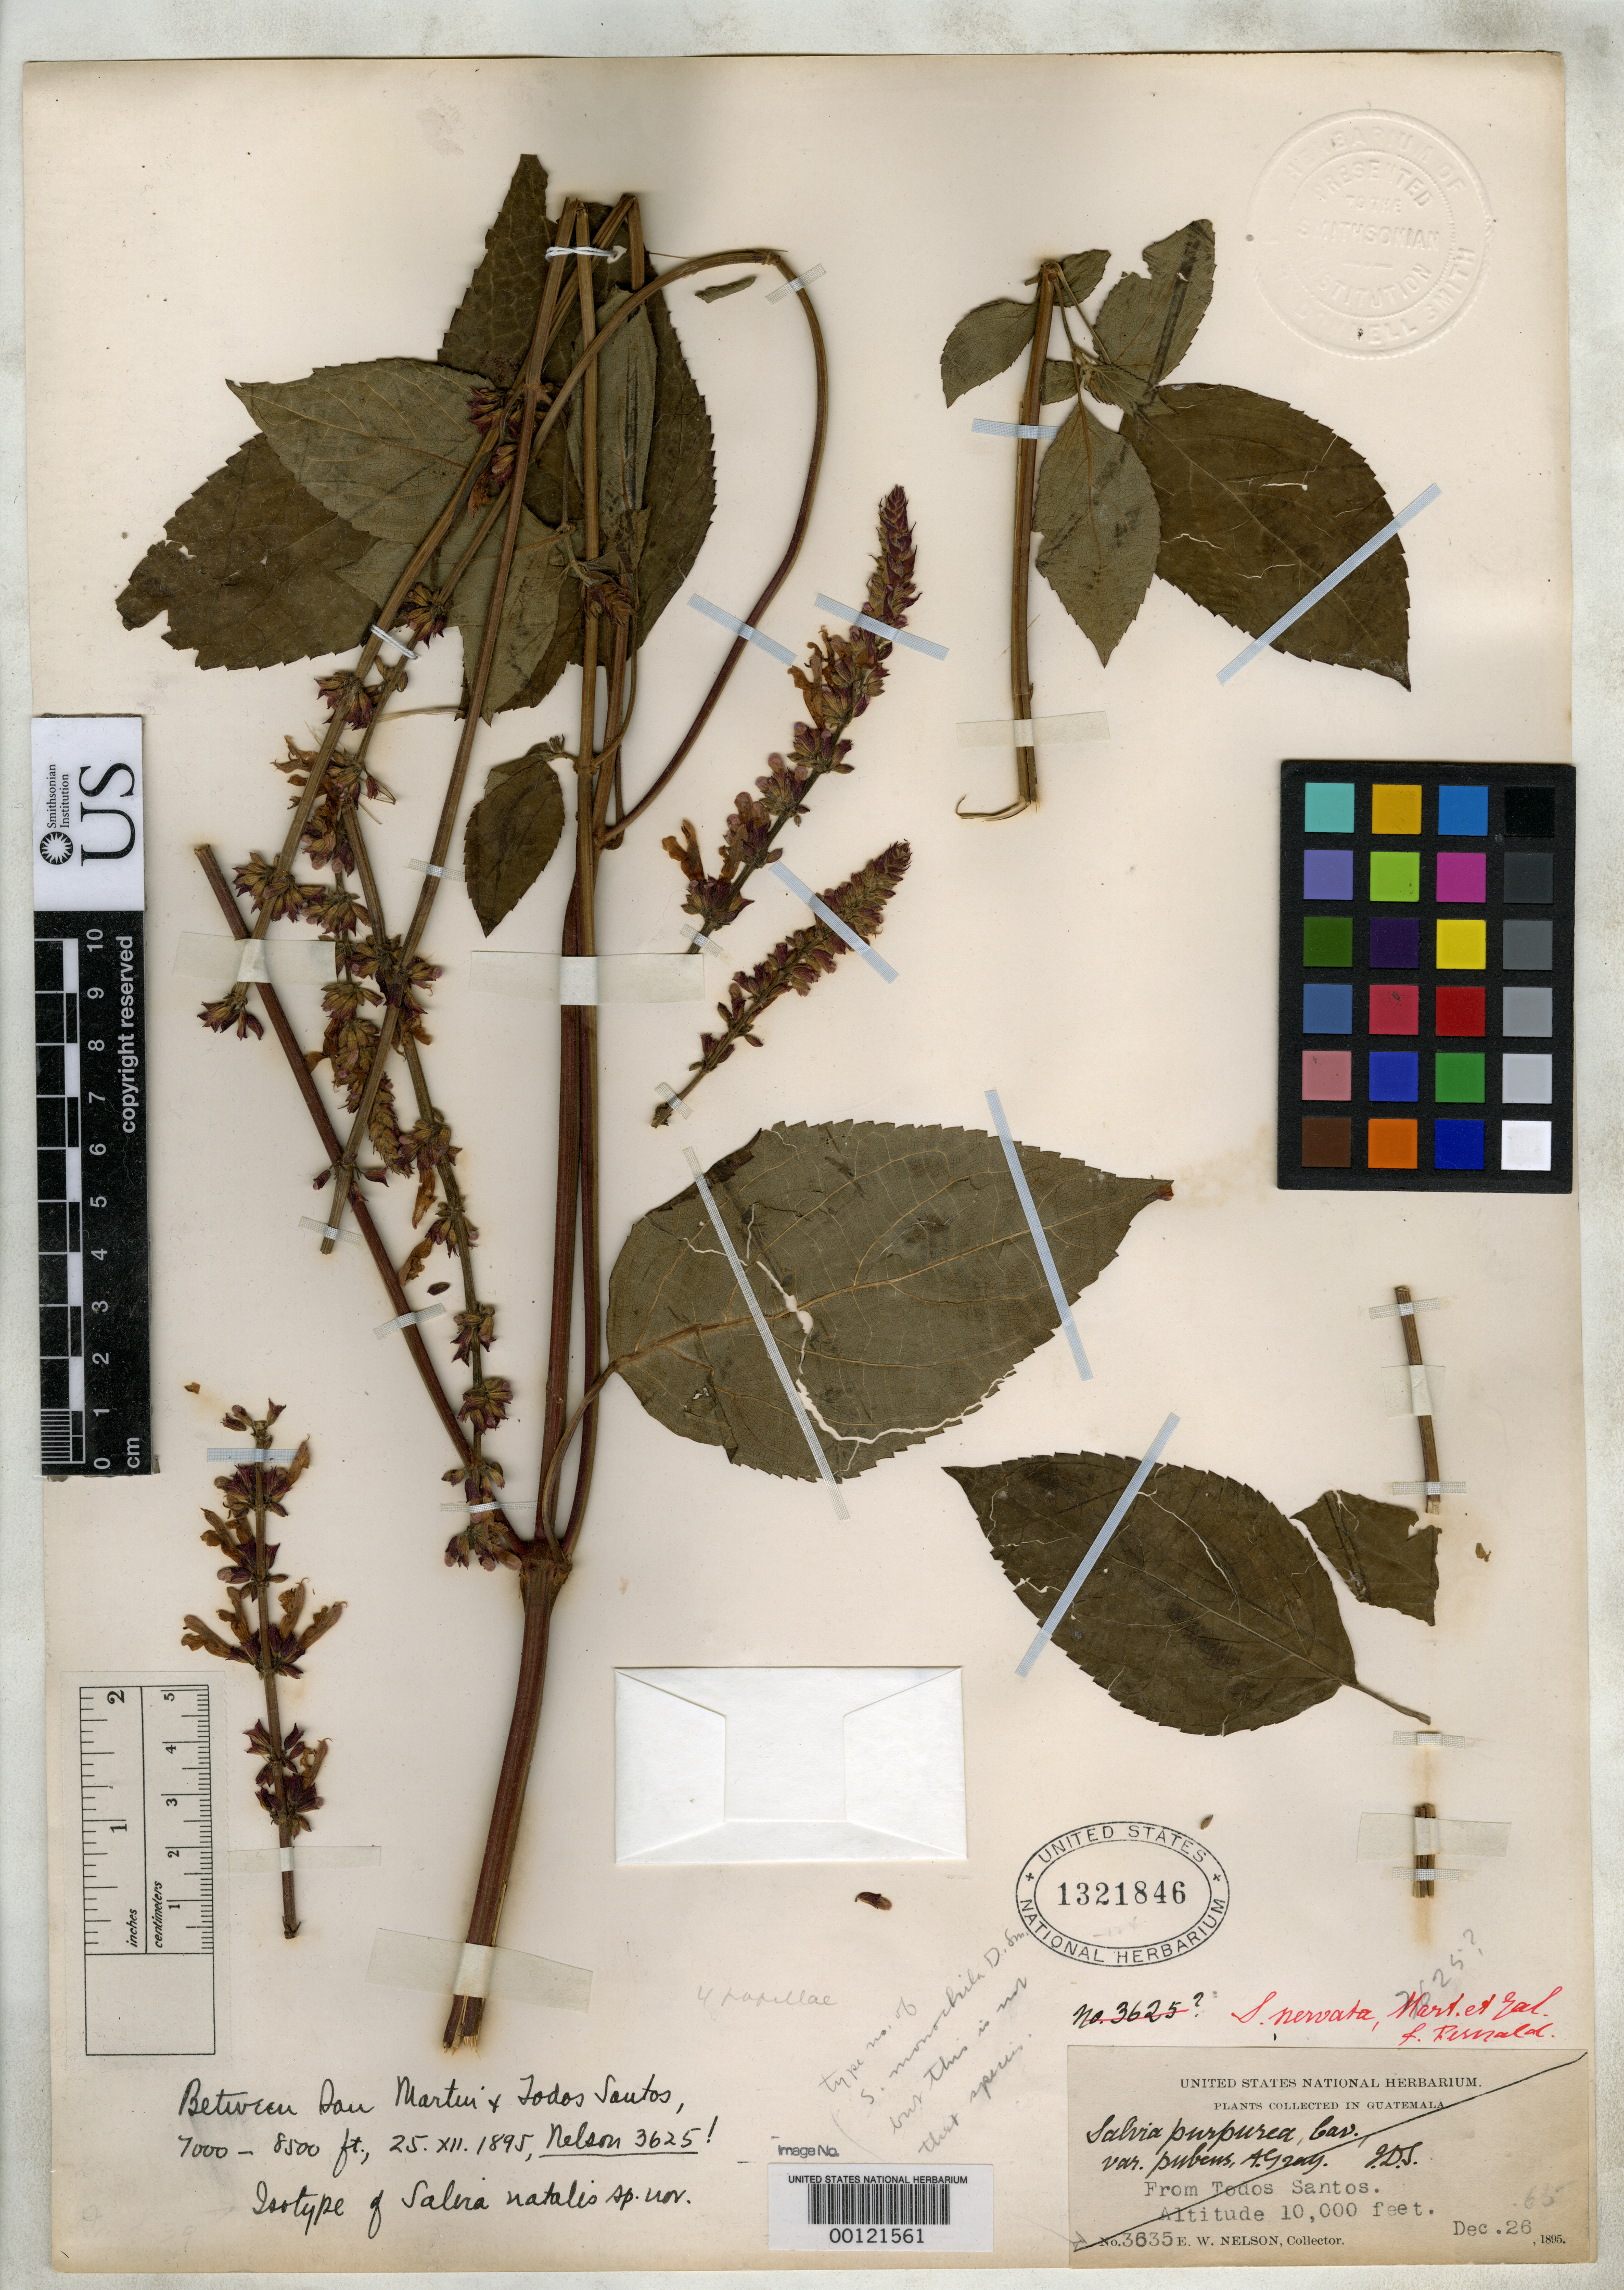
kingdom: Plantae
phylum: Tracheophyta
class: Magnoliopsida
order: Lamiales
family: Lamiaceae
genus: Salvia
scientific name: Salvia natalis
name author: Epling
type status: Isotype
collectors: E. W. Nelson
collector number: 3625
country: Guatemala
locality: Inter San Martin et Todos Santos.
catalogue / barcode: US 1321846